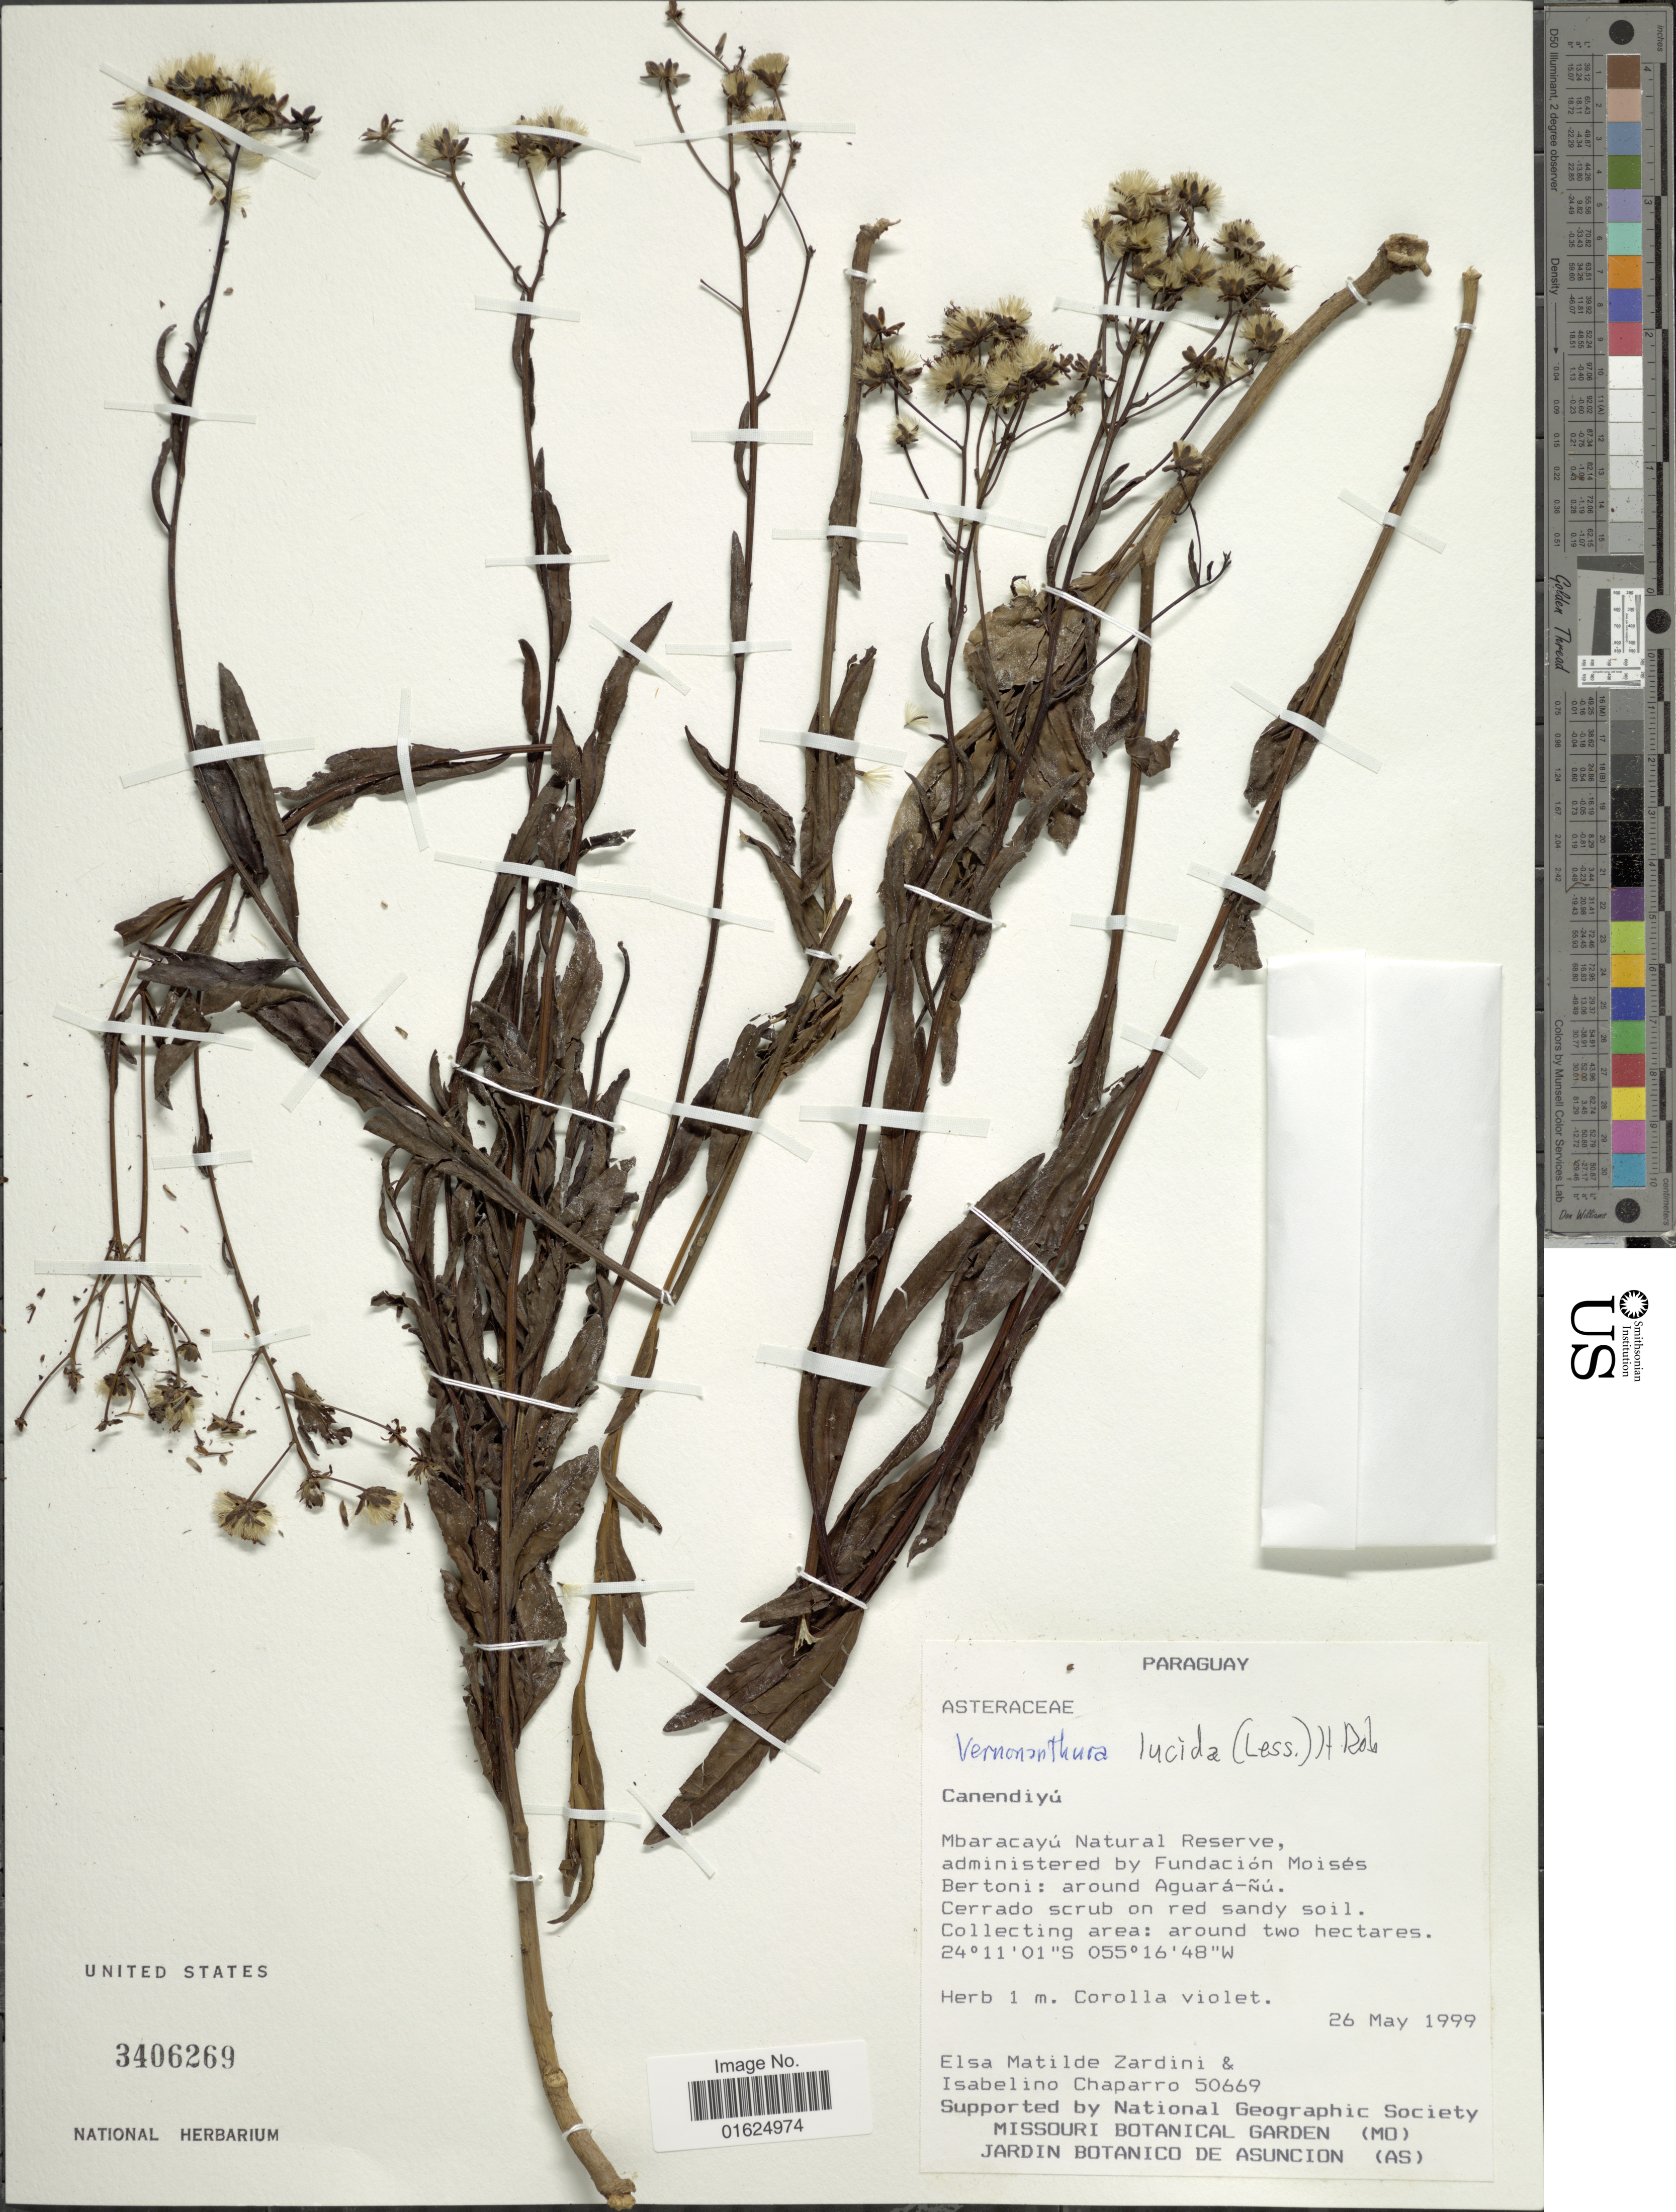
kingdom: Plantae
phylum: Tracheophyta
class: Magnoliopsida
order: Asterales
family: Asteraceae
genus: Vernonanthura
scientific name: Vernonanthura lucida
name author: (Less.) H. Rob.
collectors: E. M. Zardini & I. Chaparro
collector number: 50669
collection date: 1999-05-26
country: Paraguay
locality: Canendiyú, Mbaracayú Natural Reserve, administered by Fundación Moises Bertoni: around Aguará-ñú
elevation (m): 1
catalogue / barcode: US 3406269